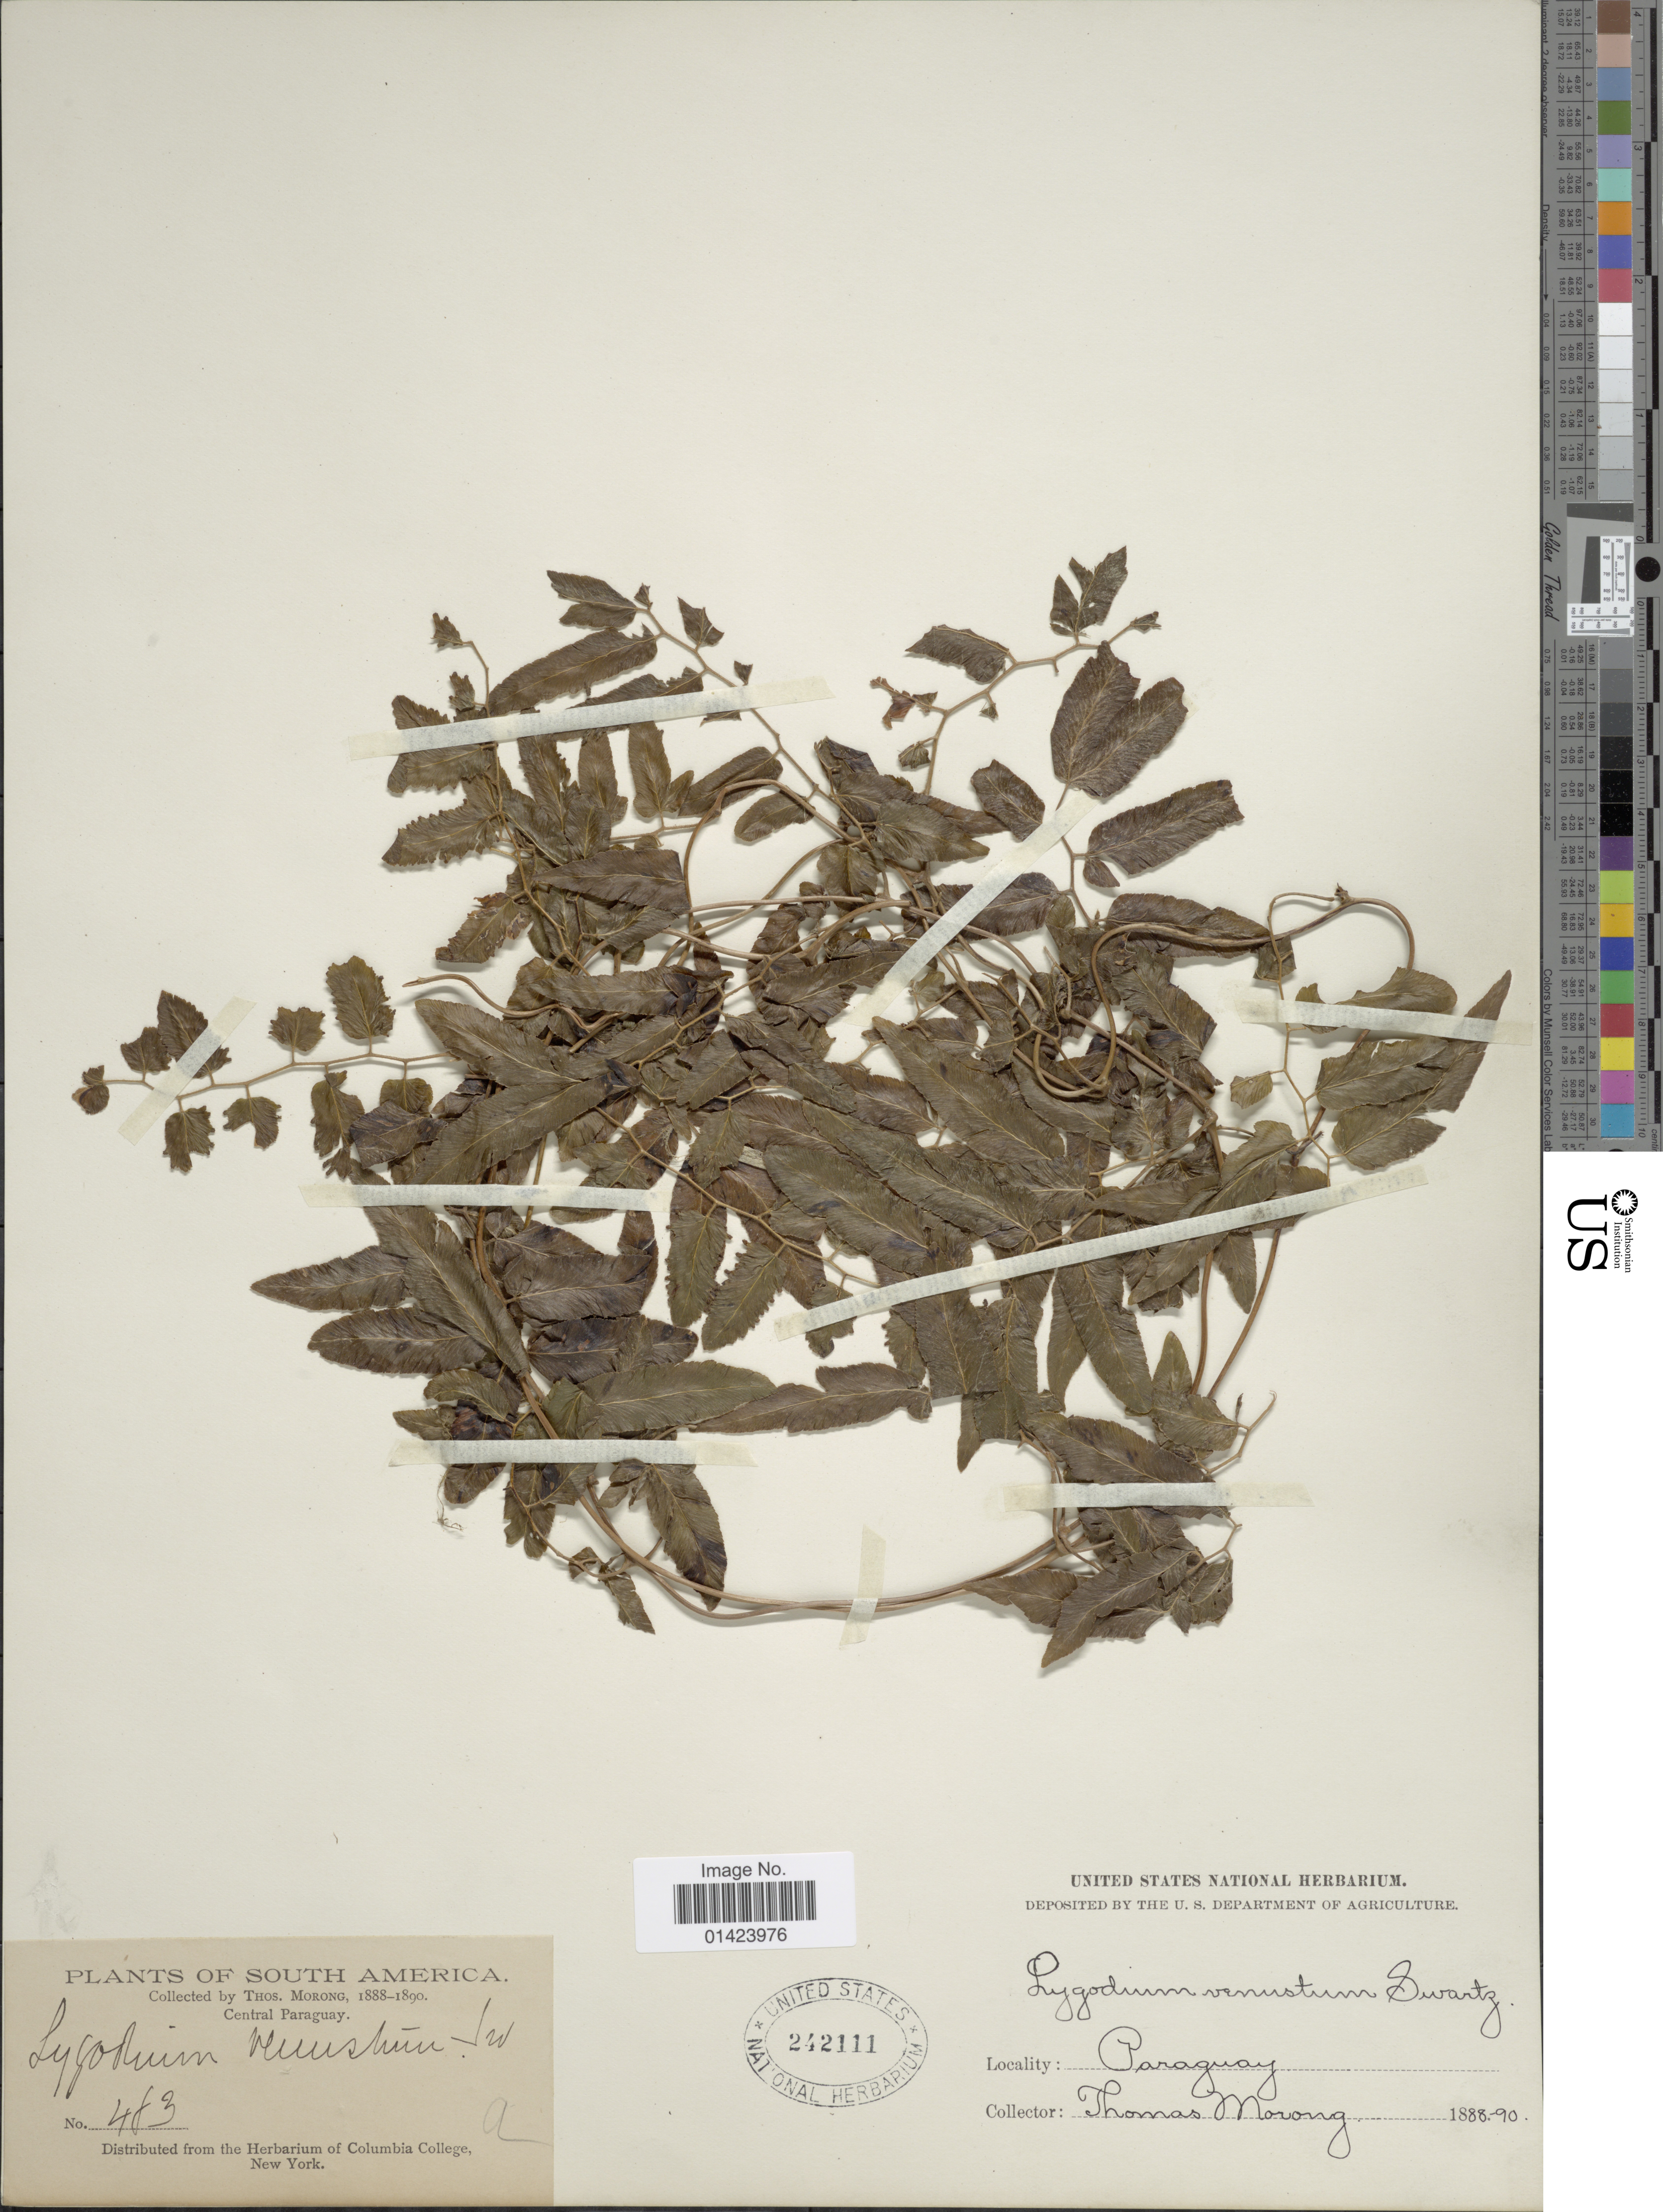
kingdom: Plantae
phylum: Tracheophyta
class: Polypodiopsida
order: Schizaeales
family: Lygodiaceae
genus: Lygodium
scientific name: Lygodium volubile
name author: Sw.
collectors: ex herb. T. Morong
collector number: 483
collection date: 1888/1890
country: Paraguay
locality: Paraguay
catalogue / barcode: US 242111